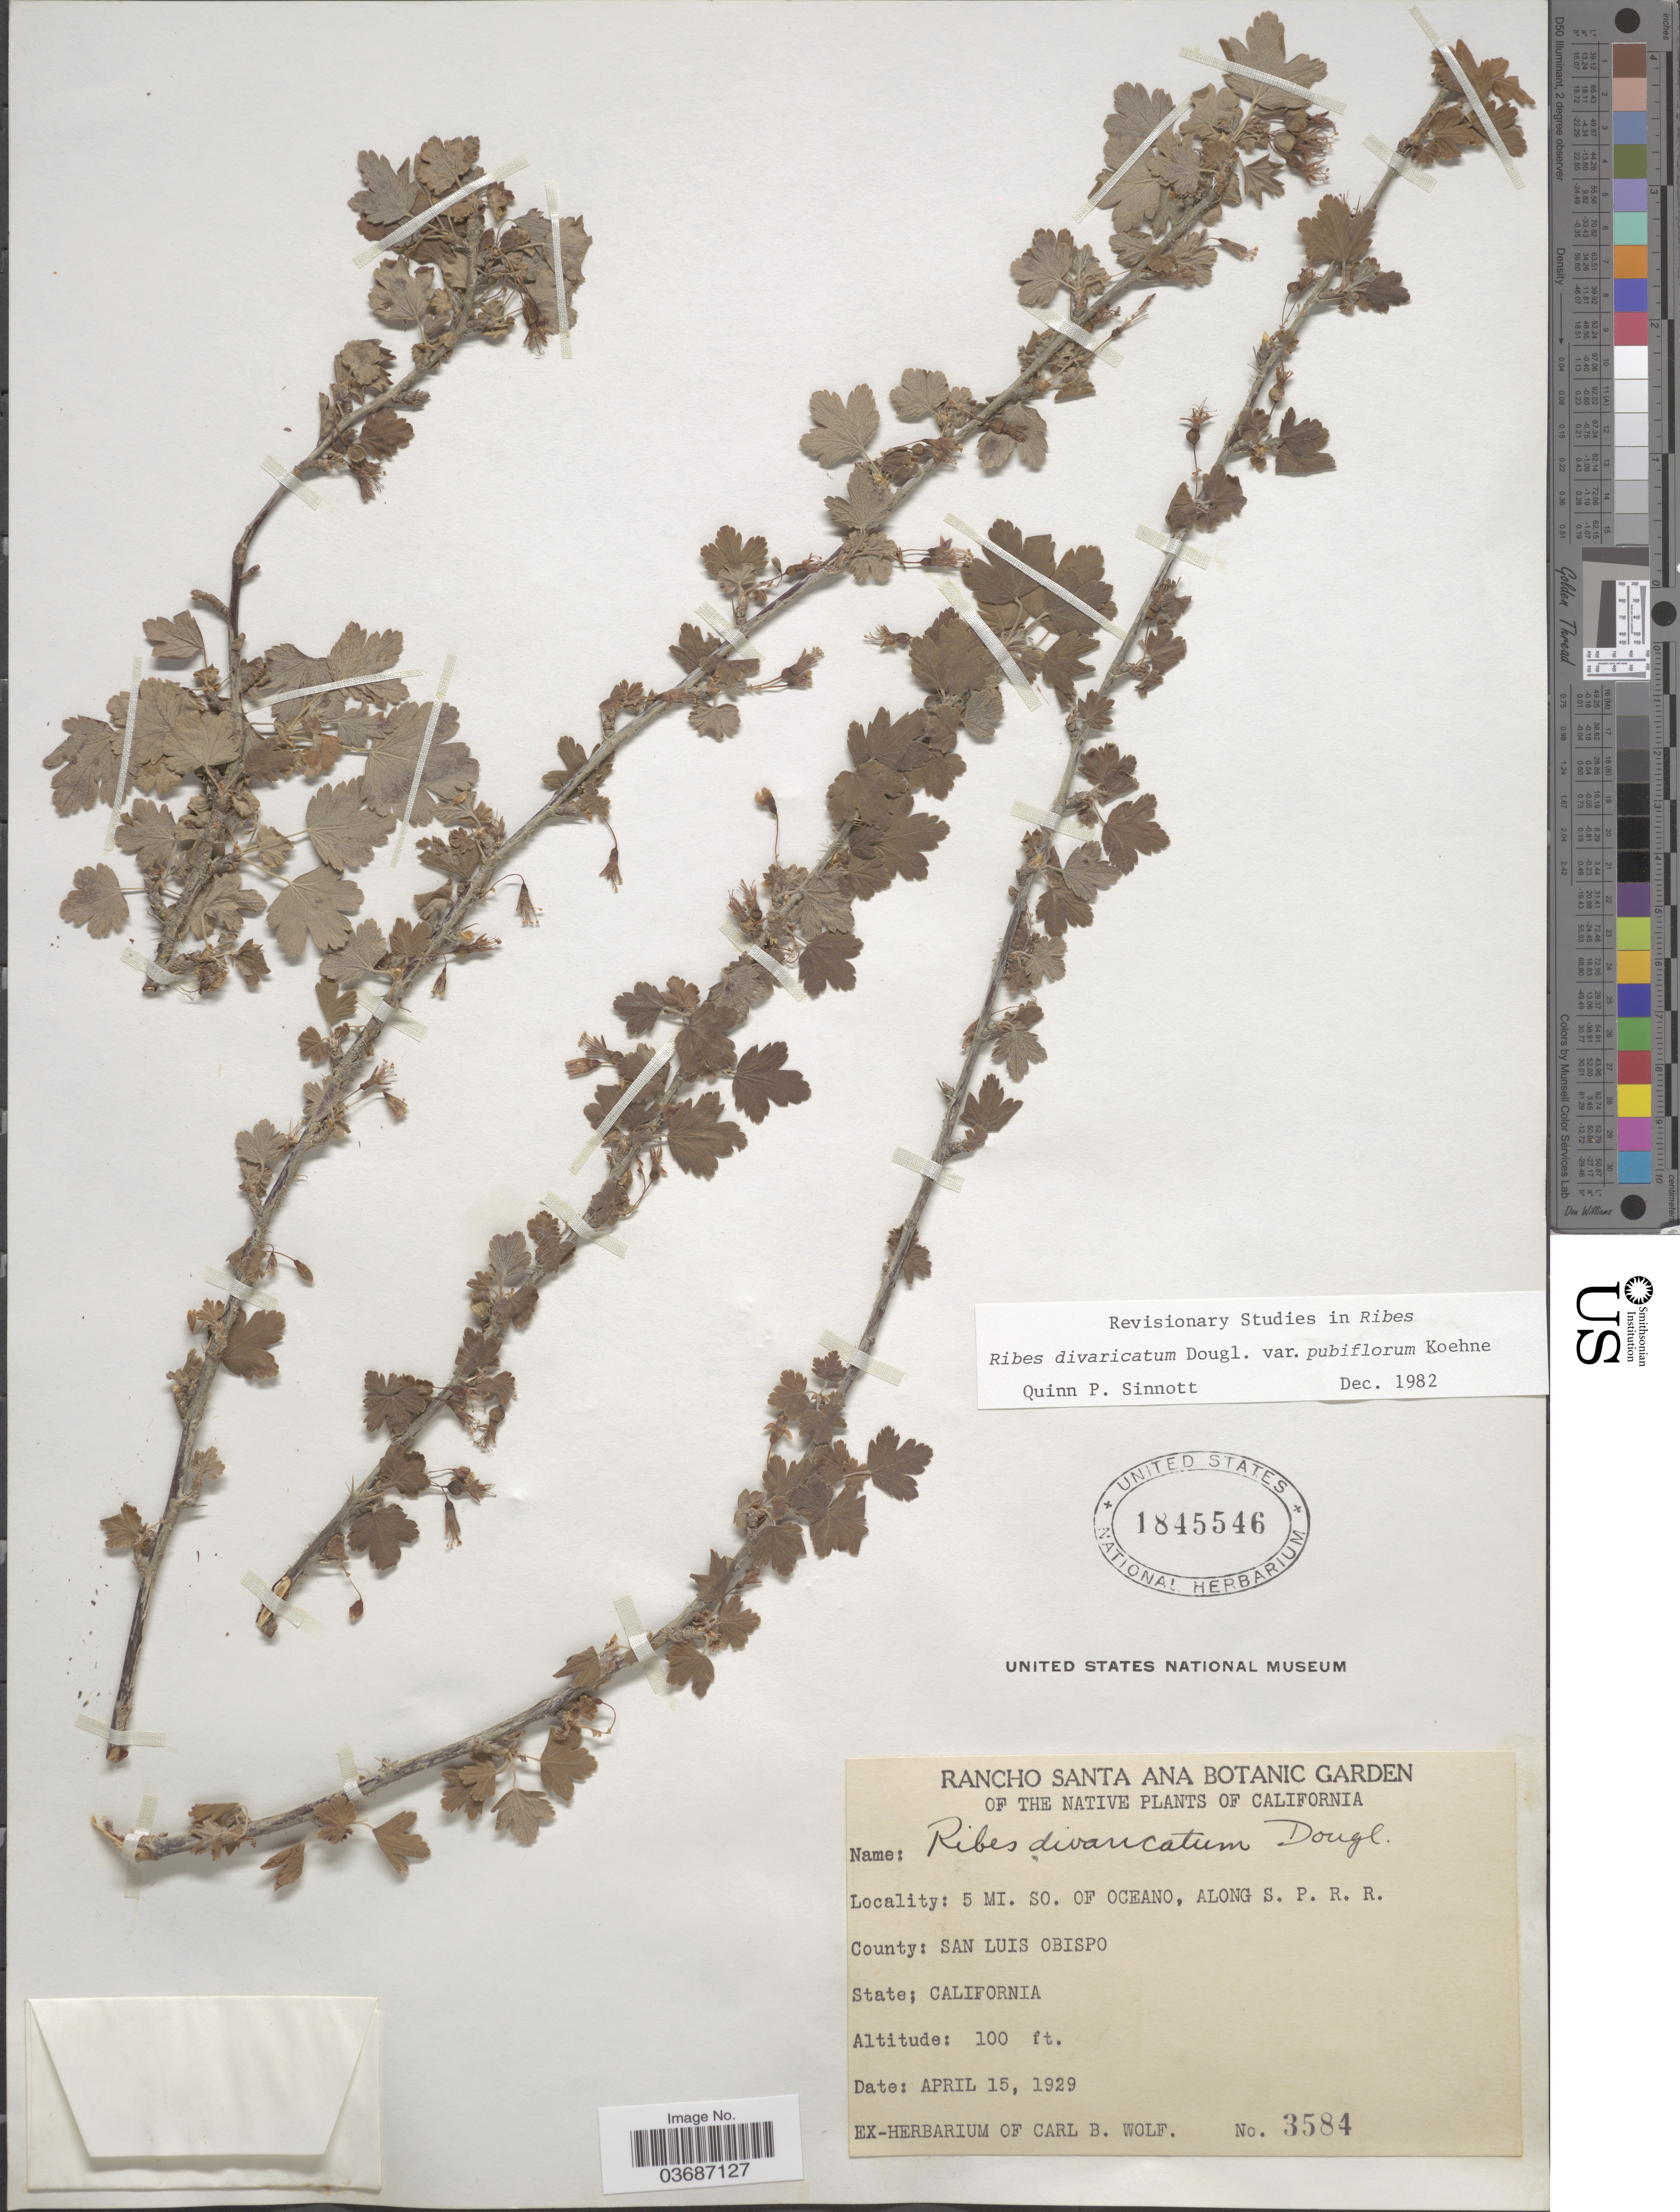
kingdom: Plantae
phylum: Tracheophyta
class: Magnoliopsida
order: Saxifragales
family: Grossulariaceae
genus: Ribes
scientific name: Ribes divaricatum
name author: Douglas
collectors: ex herb. Carl B. Wolf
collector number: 3584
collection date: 1929-04-15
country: United States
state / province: California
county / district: San Luis Obispo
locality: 5 mi. so. of Oceano, along S. P. R. R. County: San Luis Obispo.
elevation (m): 30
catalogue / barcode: US 1845546